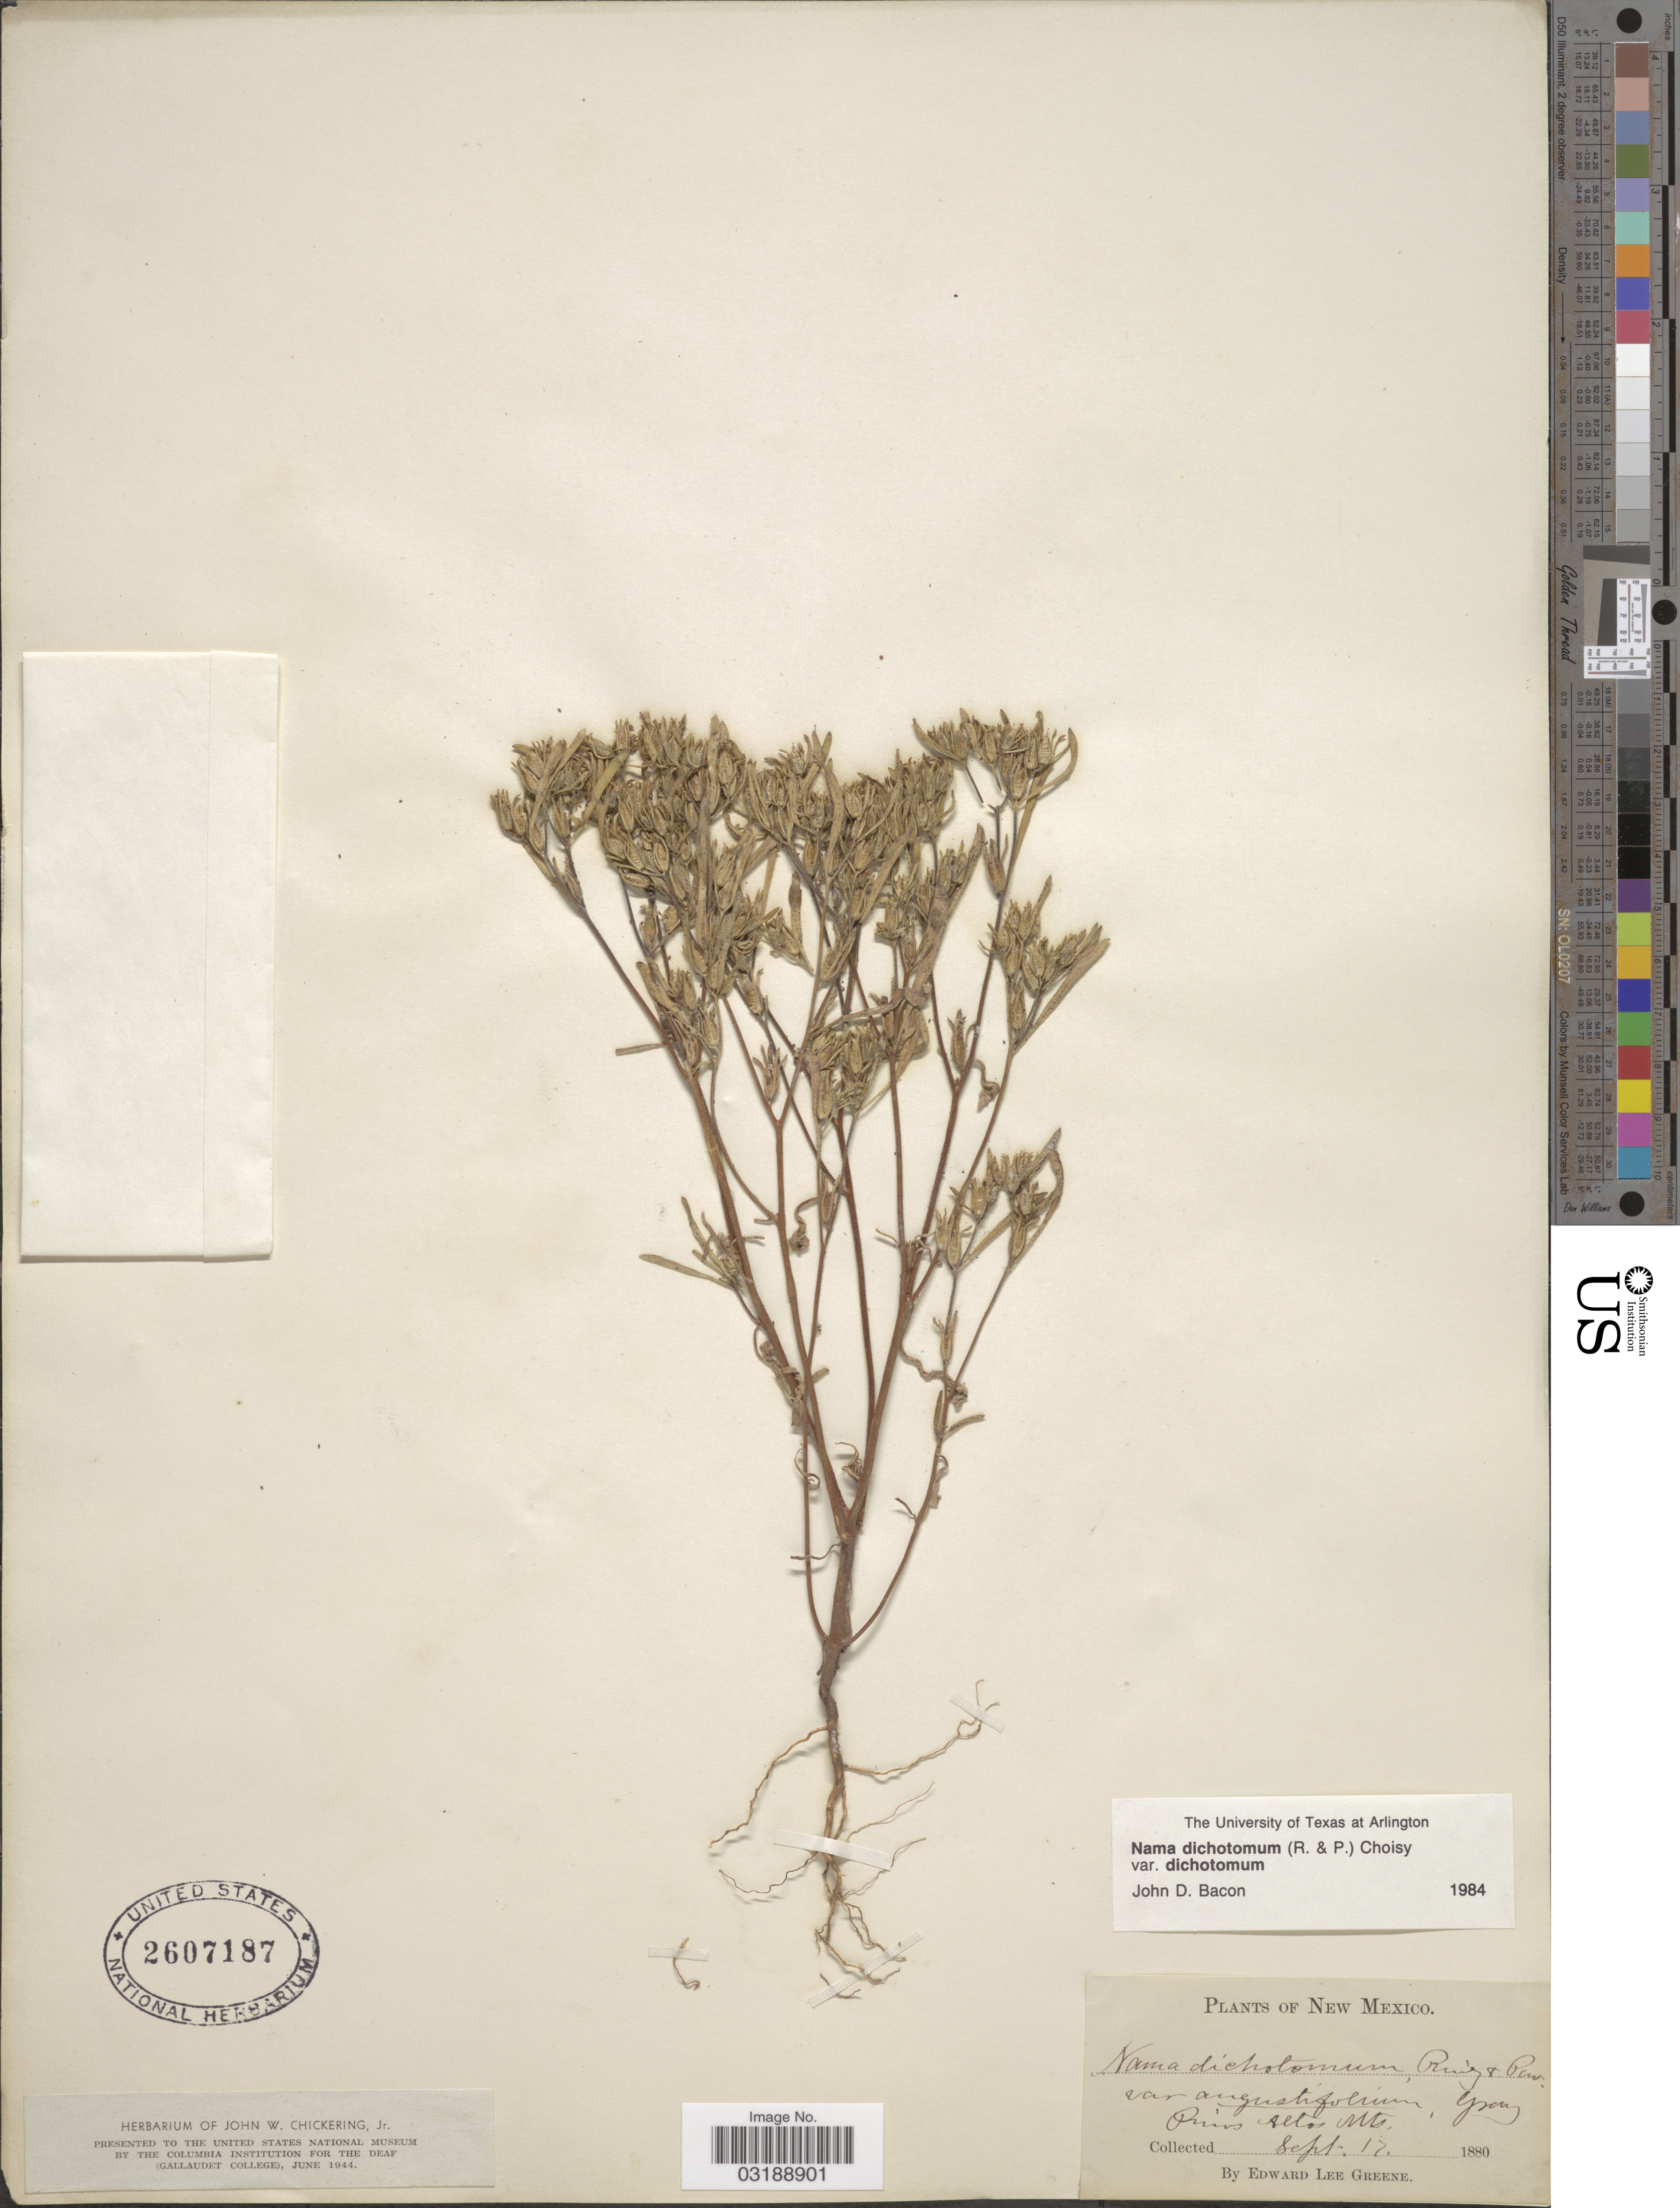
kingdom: Plantae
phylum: Tracheophyta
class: Magnoliopsida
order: Boraginales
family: Namaceae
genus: Nama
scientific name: Nama dichotoma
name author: (Ruiz & Pav.) Choisy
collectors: E. L. Greene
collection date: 1880-09-17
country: United States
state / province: New Mexico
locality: Pinos Altos Mts.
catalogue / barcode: US 2607187